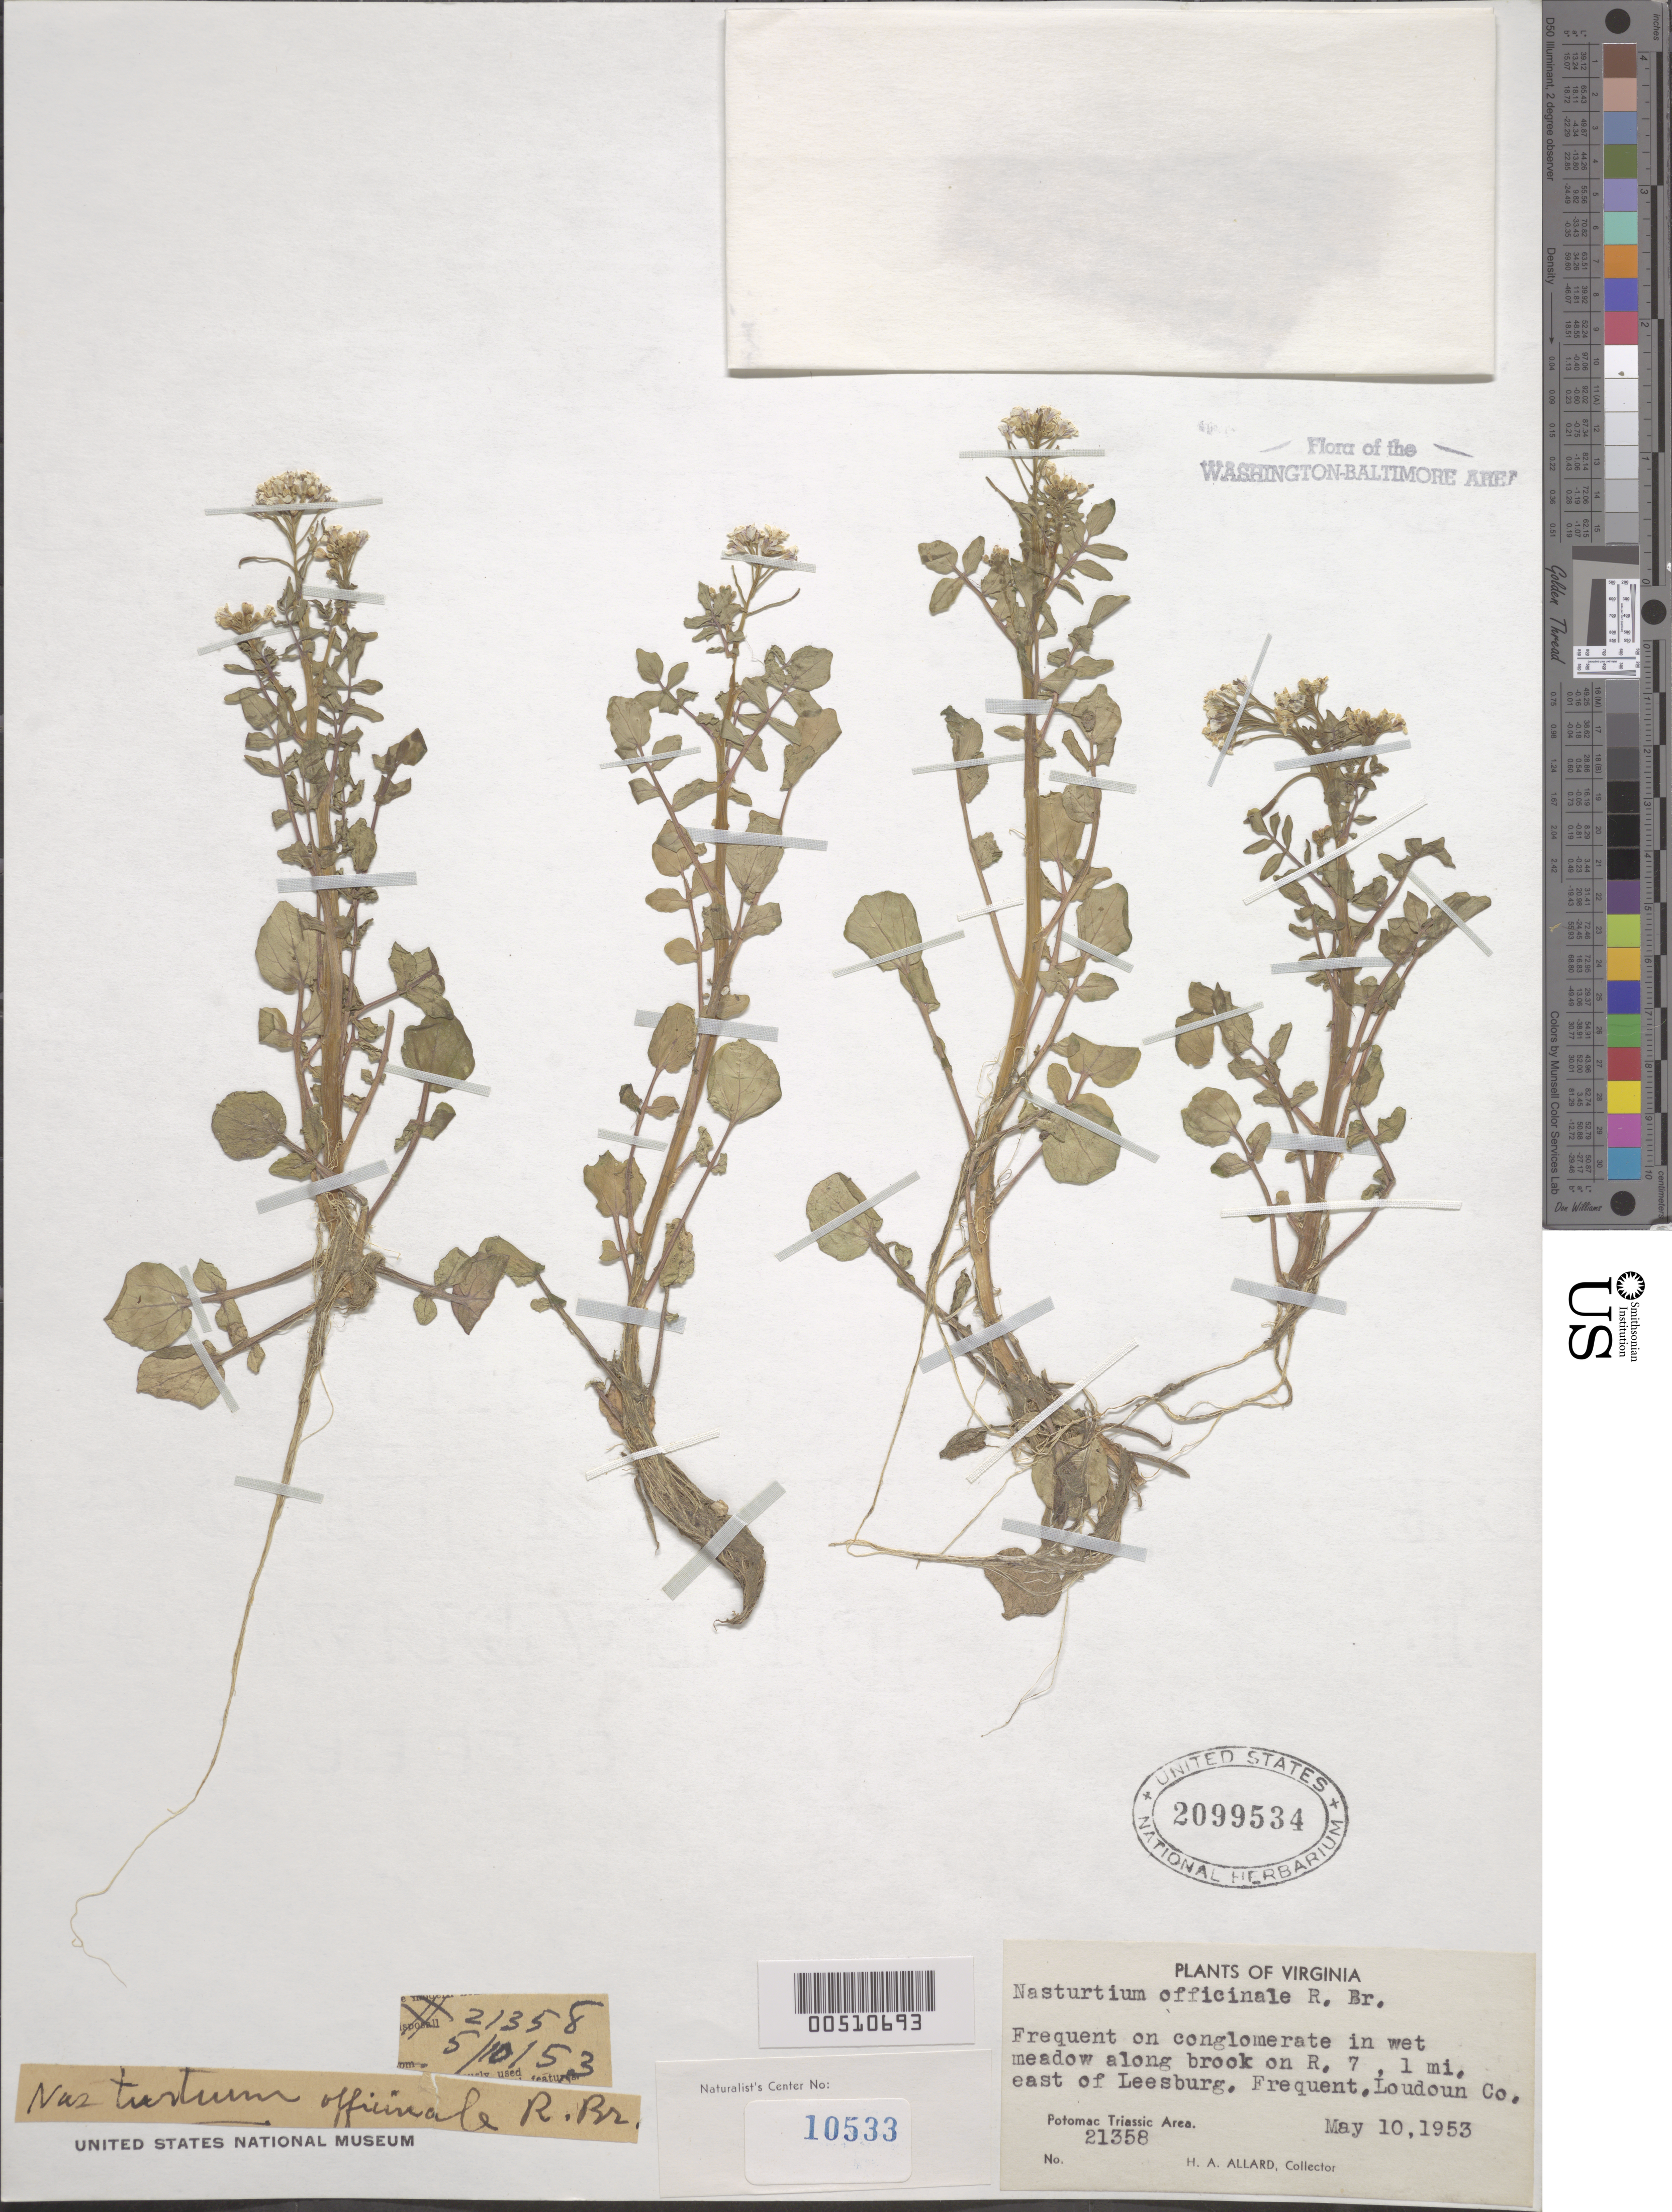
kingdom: Plantae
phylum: Tracheophyta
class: Magnoliopsida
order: Brassicales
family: Brassicaceae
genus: Nasturtium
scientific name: Nasturtium officinale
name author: R. Br.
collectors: H. A. Allard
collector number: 21358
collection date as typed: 10 May 1953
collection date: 1953-05-10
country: United States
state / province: Virginia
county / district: Loudoun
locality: Along Rt. 7, E of Leesburg Bull Run Mts.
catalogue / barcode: US 2099534